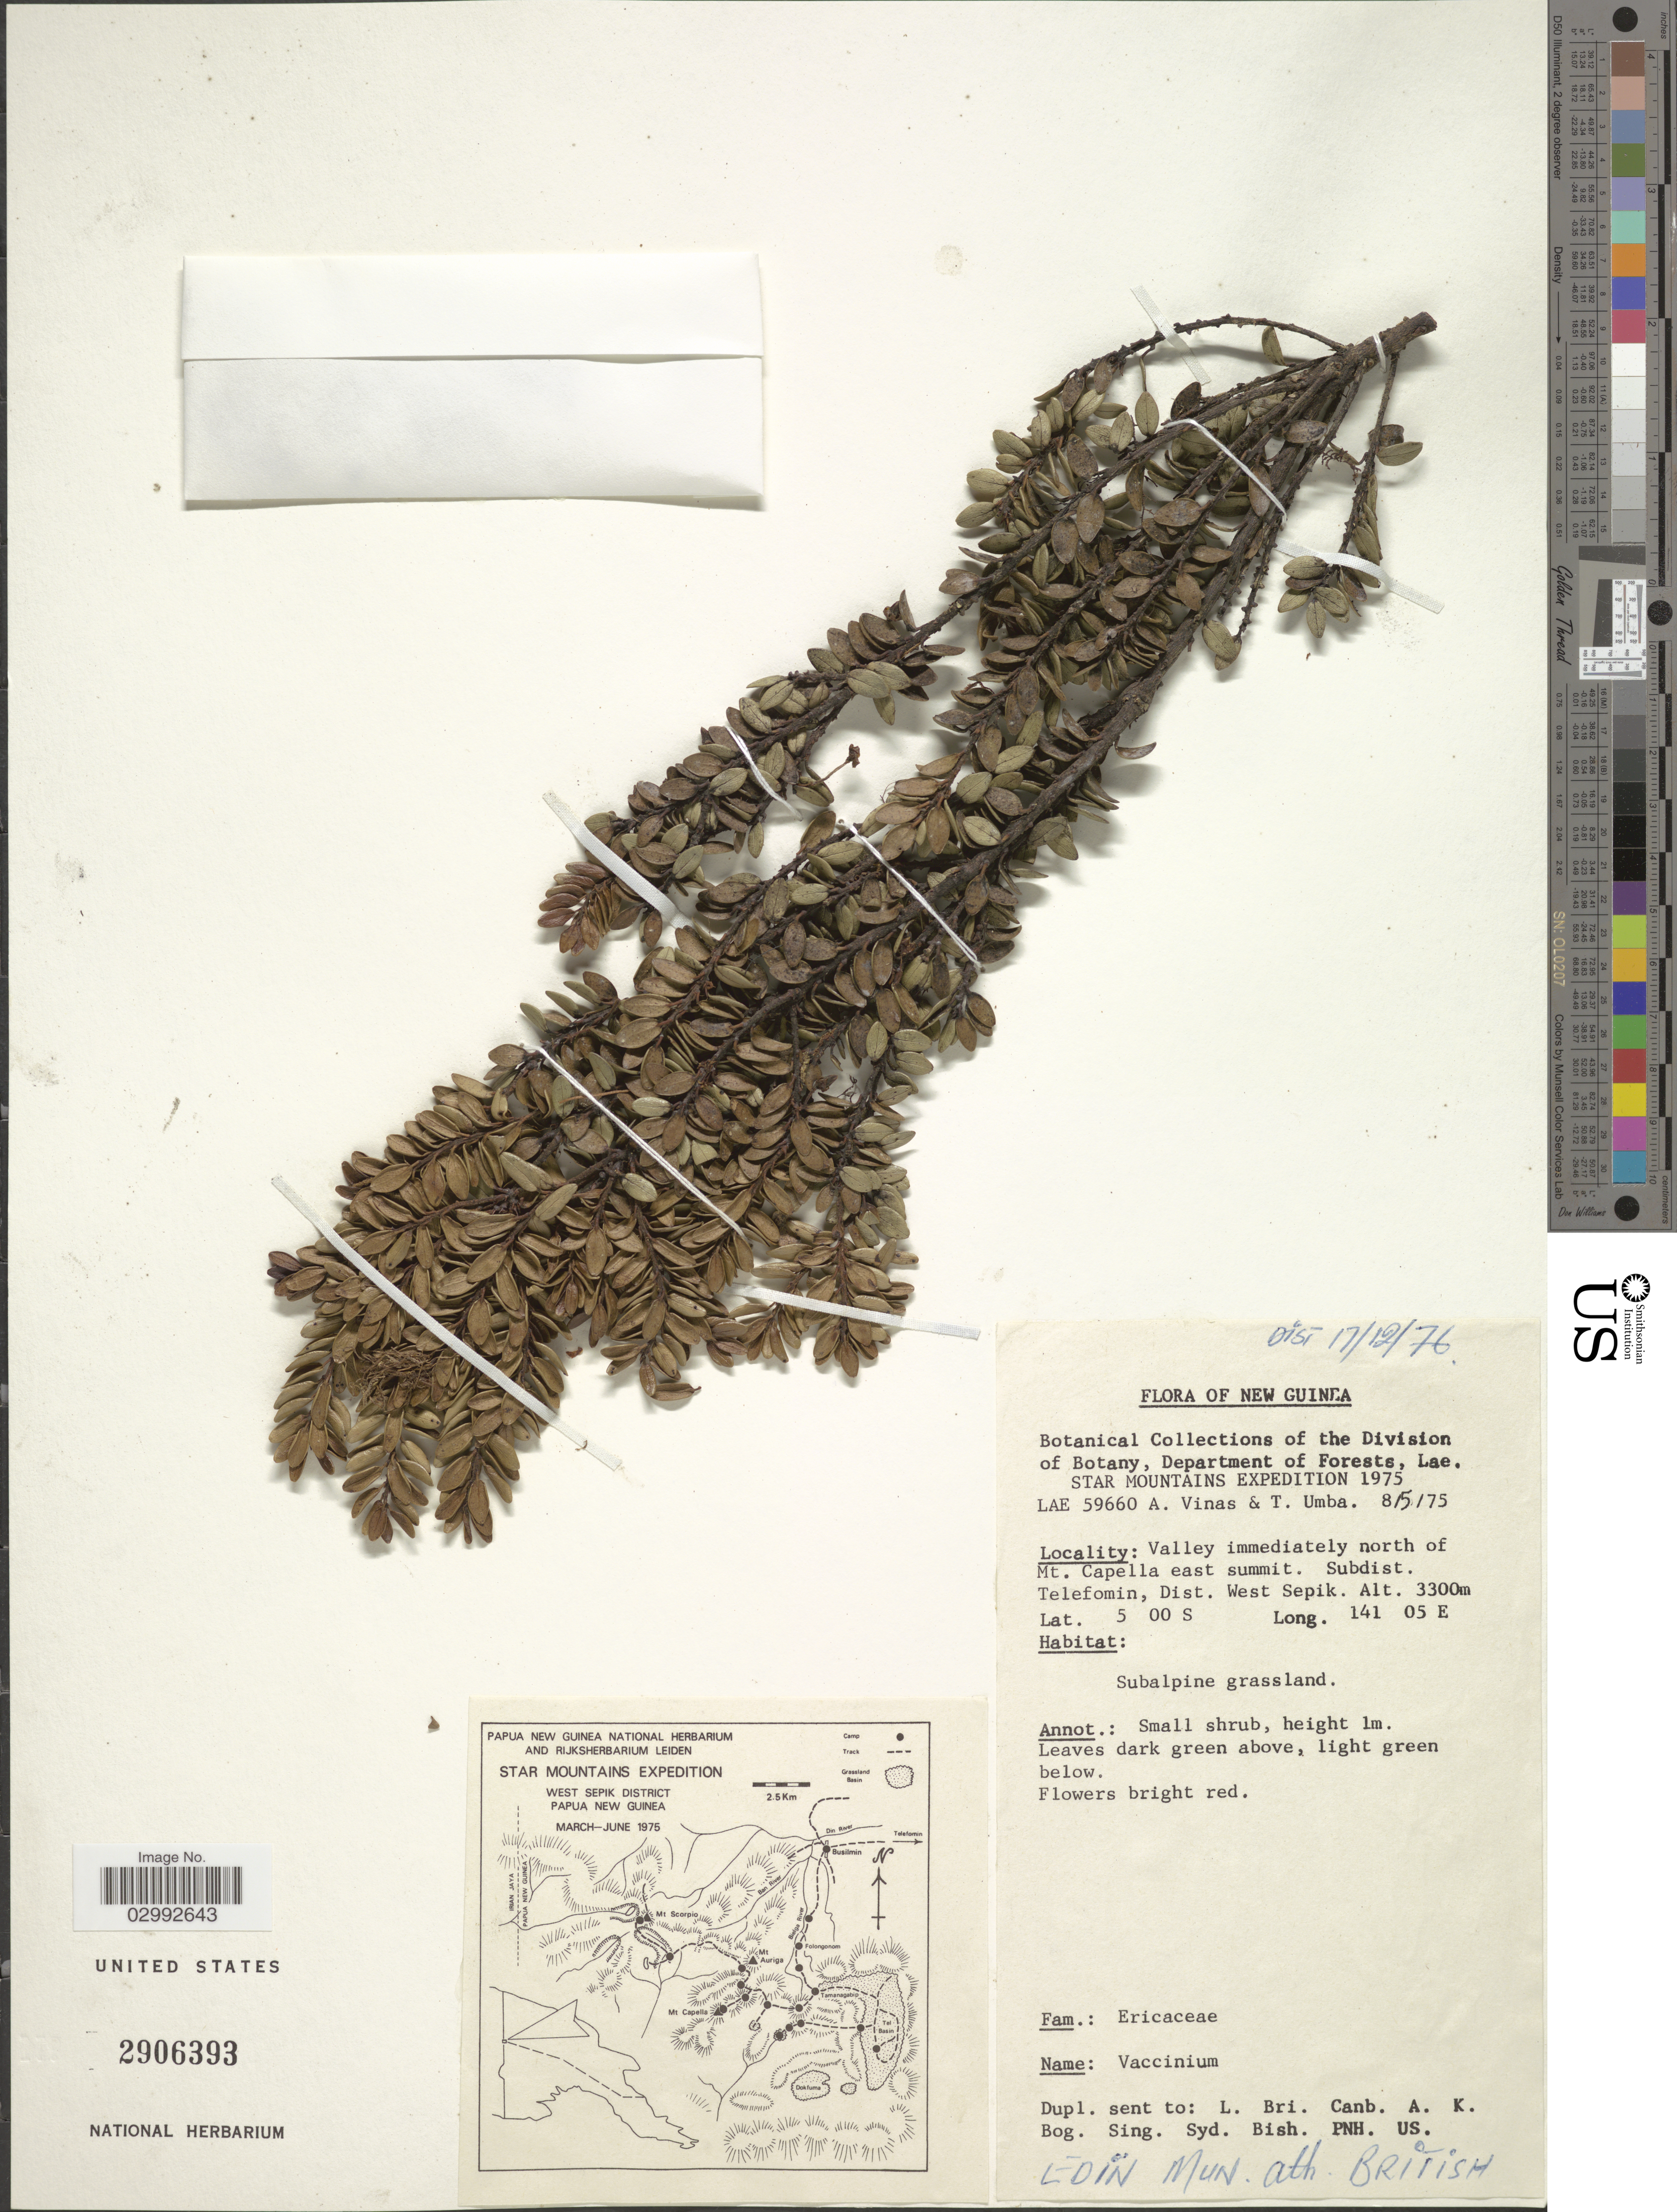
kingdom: Plantae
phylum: Tracheophyta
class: Magnoliopsida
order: Ericales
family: Ericaceae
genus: Vaccinium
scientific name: Vaccinium sp.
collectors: A. Vinas & T. Umba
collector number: LAE 59660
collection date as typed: Transcribed d/m/y: 8/5/75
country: Papua New Guinea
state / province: Sandaun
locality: New Guinea, Valley immediately north of Mt. Capella east summit, Subdist. Telefonim, Dist. West Sepik.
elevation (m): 3300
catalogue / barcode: US 2906393